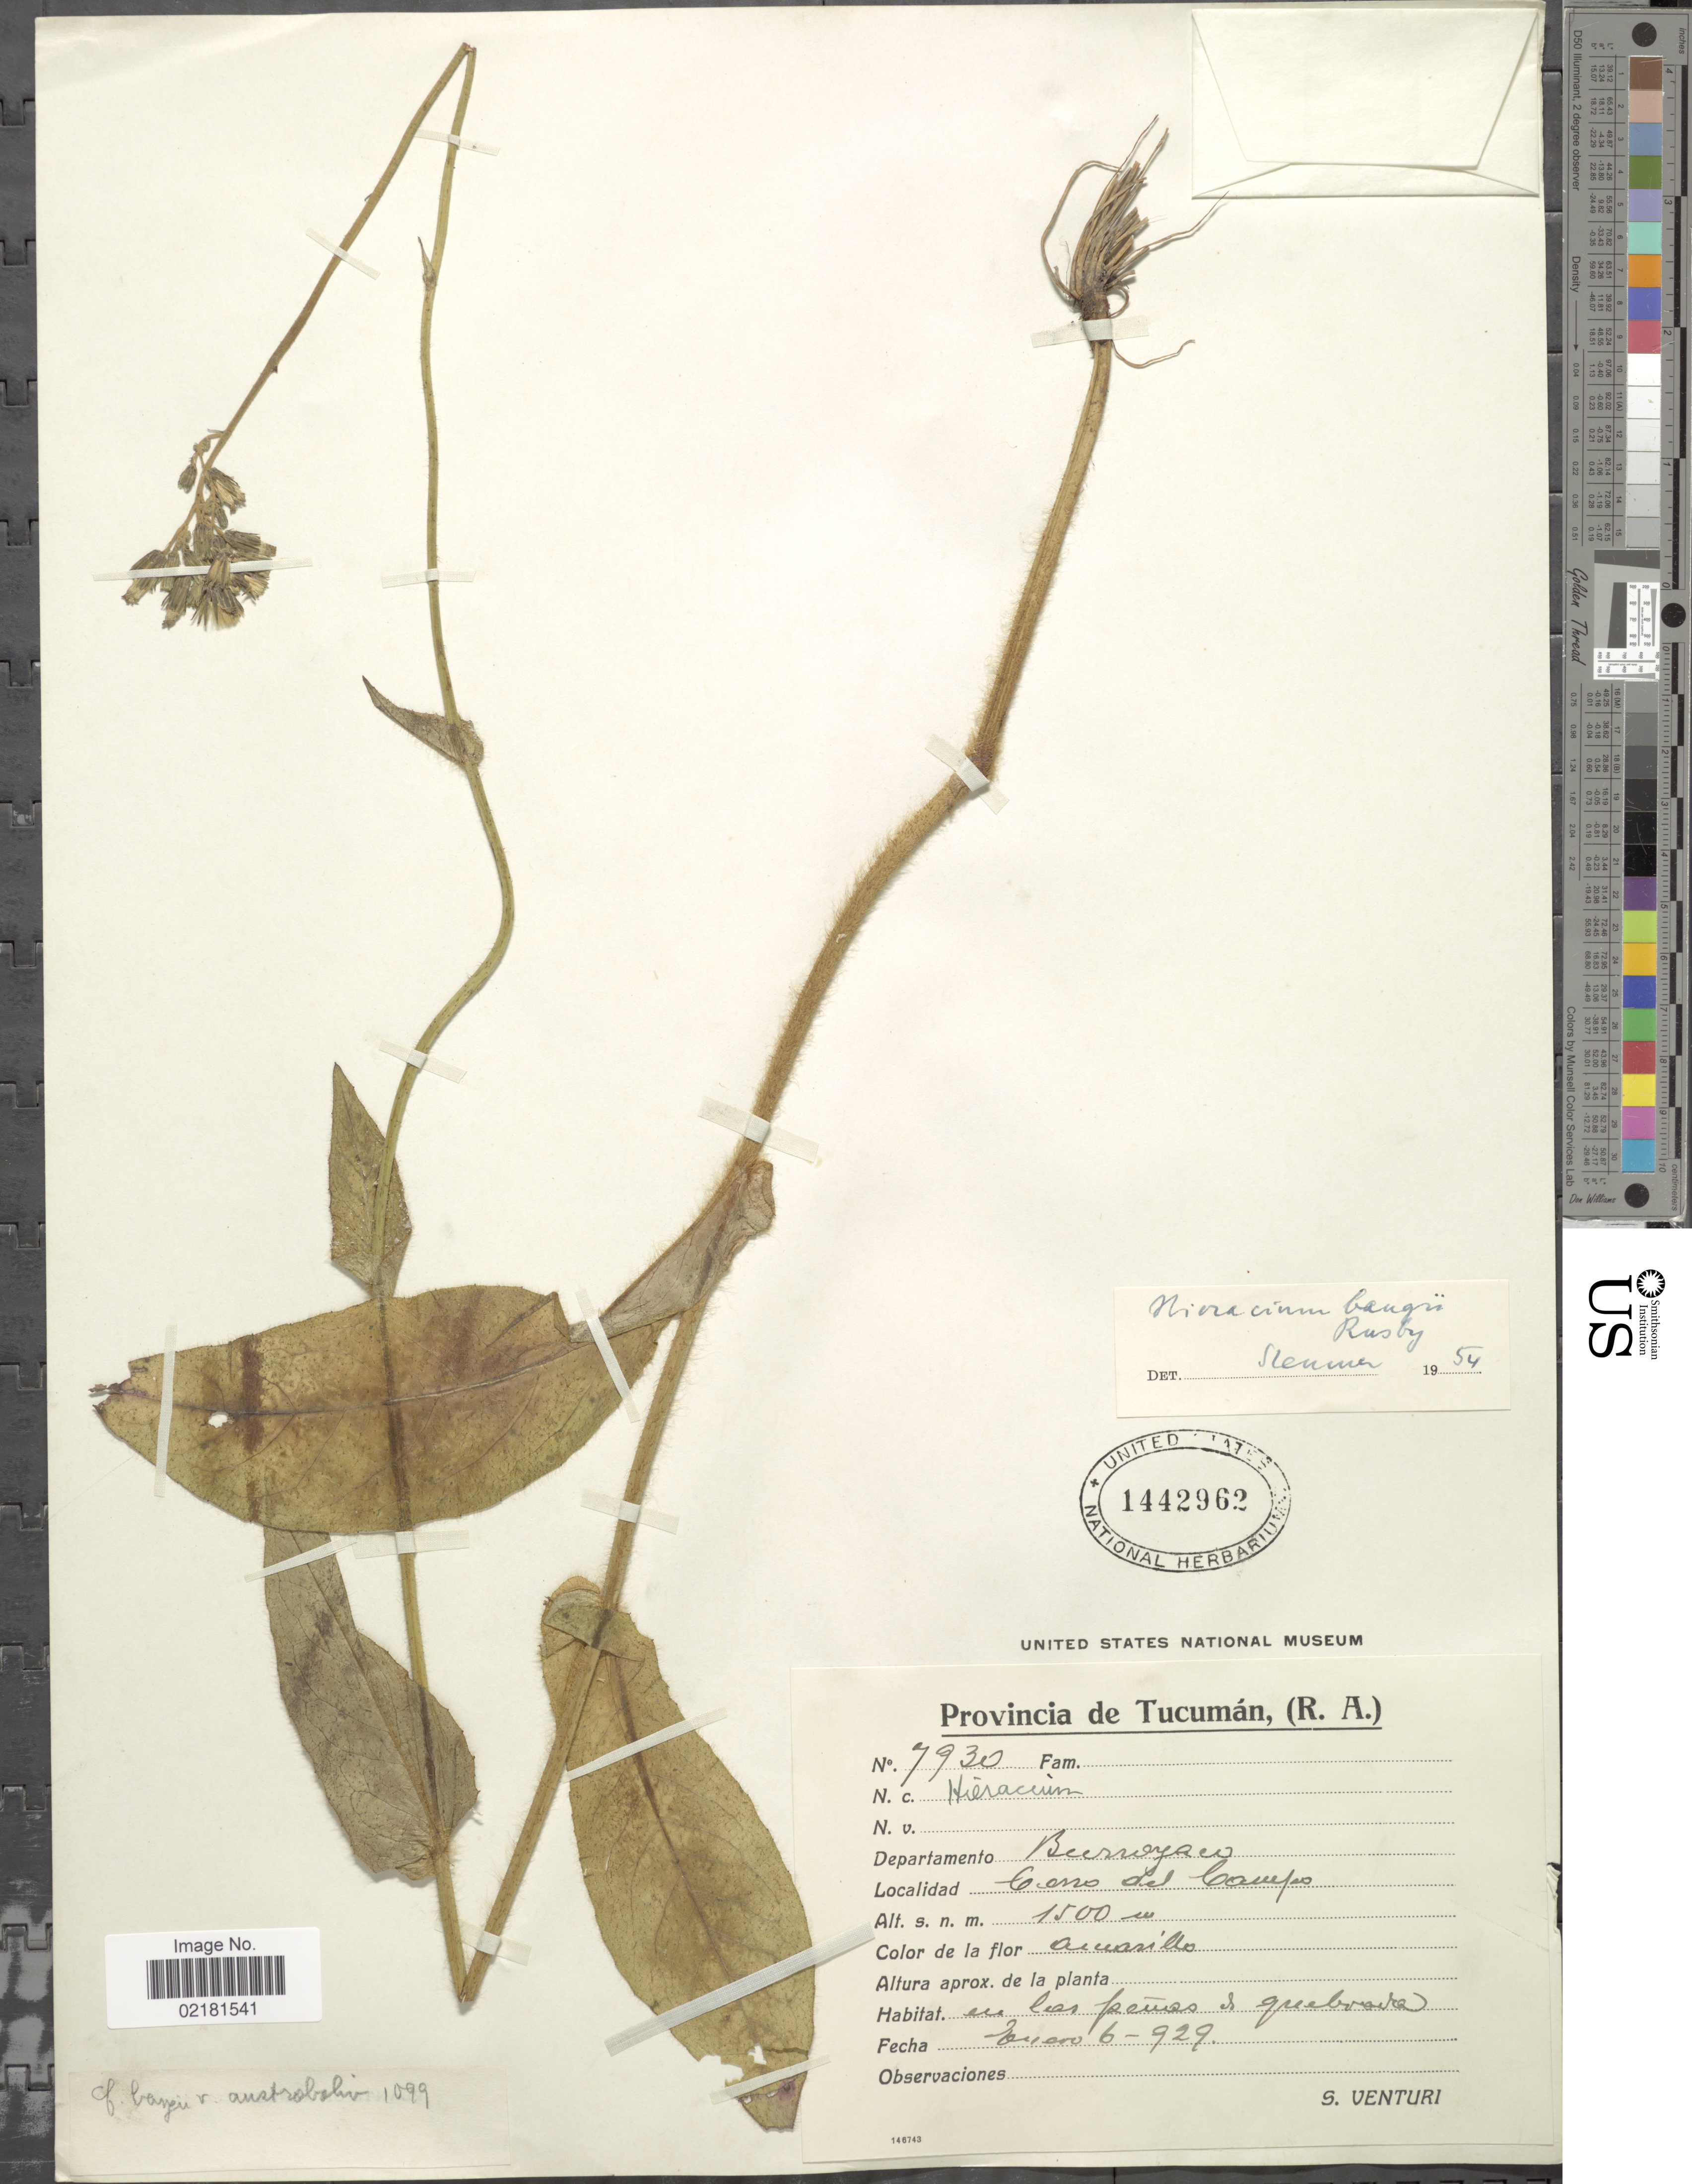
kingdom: Plantae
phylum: Tracheophyta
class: Magnoliopsida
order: Asterales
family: Asteraceae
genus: Hieracium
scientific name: Hieracium leptocephalum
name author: Benth.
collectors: S. Venturi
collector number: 7930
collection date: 1929-01-06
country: Argentina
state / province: Tucumán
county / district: Burruyacú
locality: Cerro del Campo.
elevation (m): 1500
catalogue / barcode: US 1442962